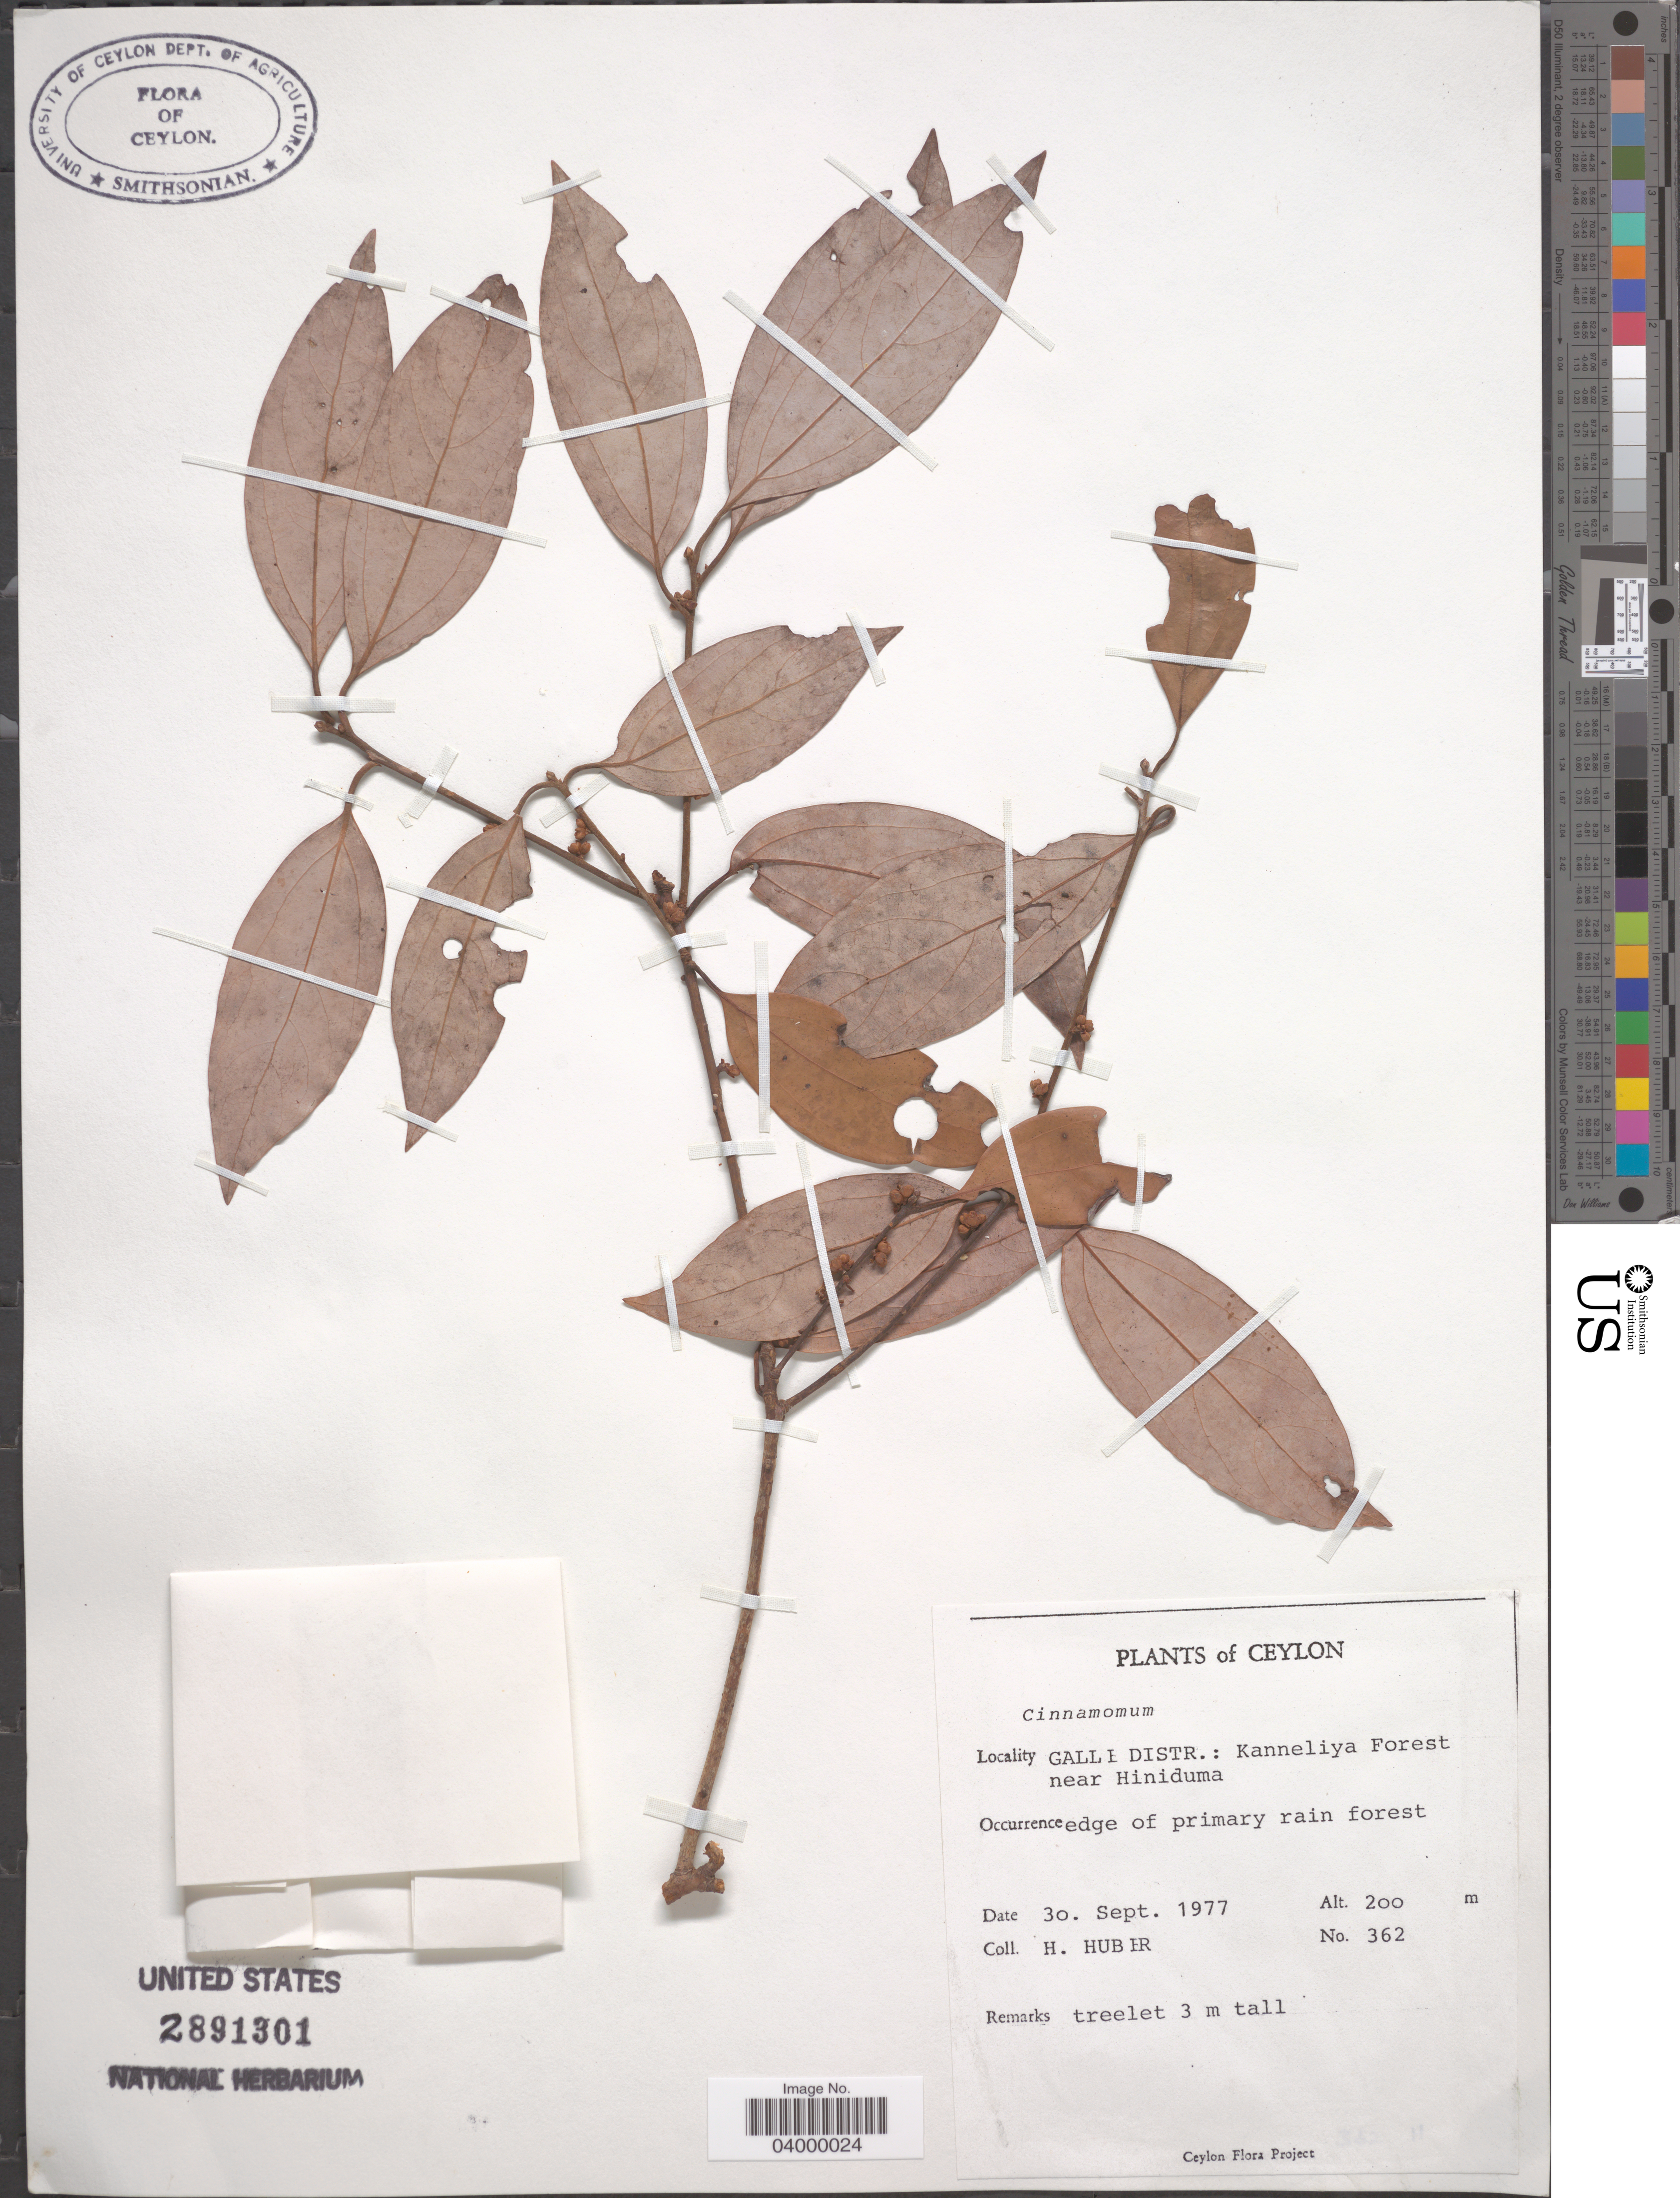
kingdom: Plantae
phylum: Tracheophyta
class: Magnoliopsida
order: Laurales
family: Lauraceae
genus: Cinnamomum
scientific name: Cinnamomum sp.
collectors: H. Huber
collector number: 362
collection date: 1977-09-30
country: Sri Lanka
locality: Ceylon. Galle [interpreted] Distr.: Kanneliya Forest near Hiniduma.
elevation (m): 200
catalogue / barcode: US 2891301